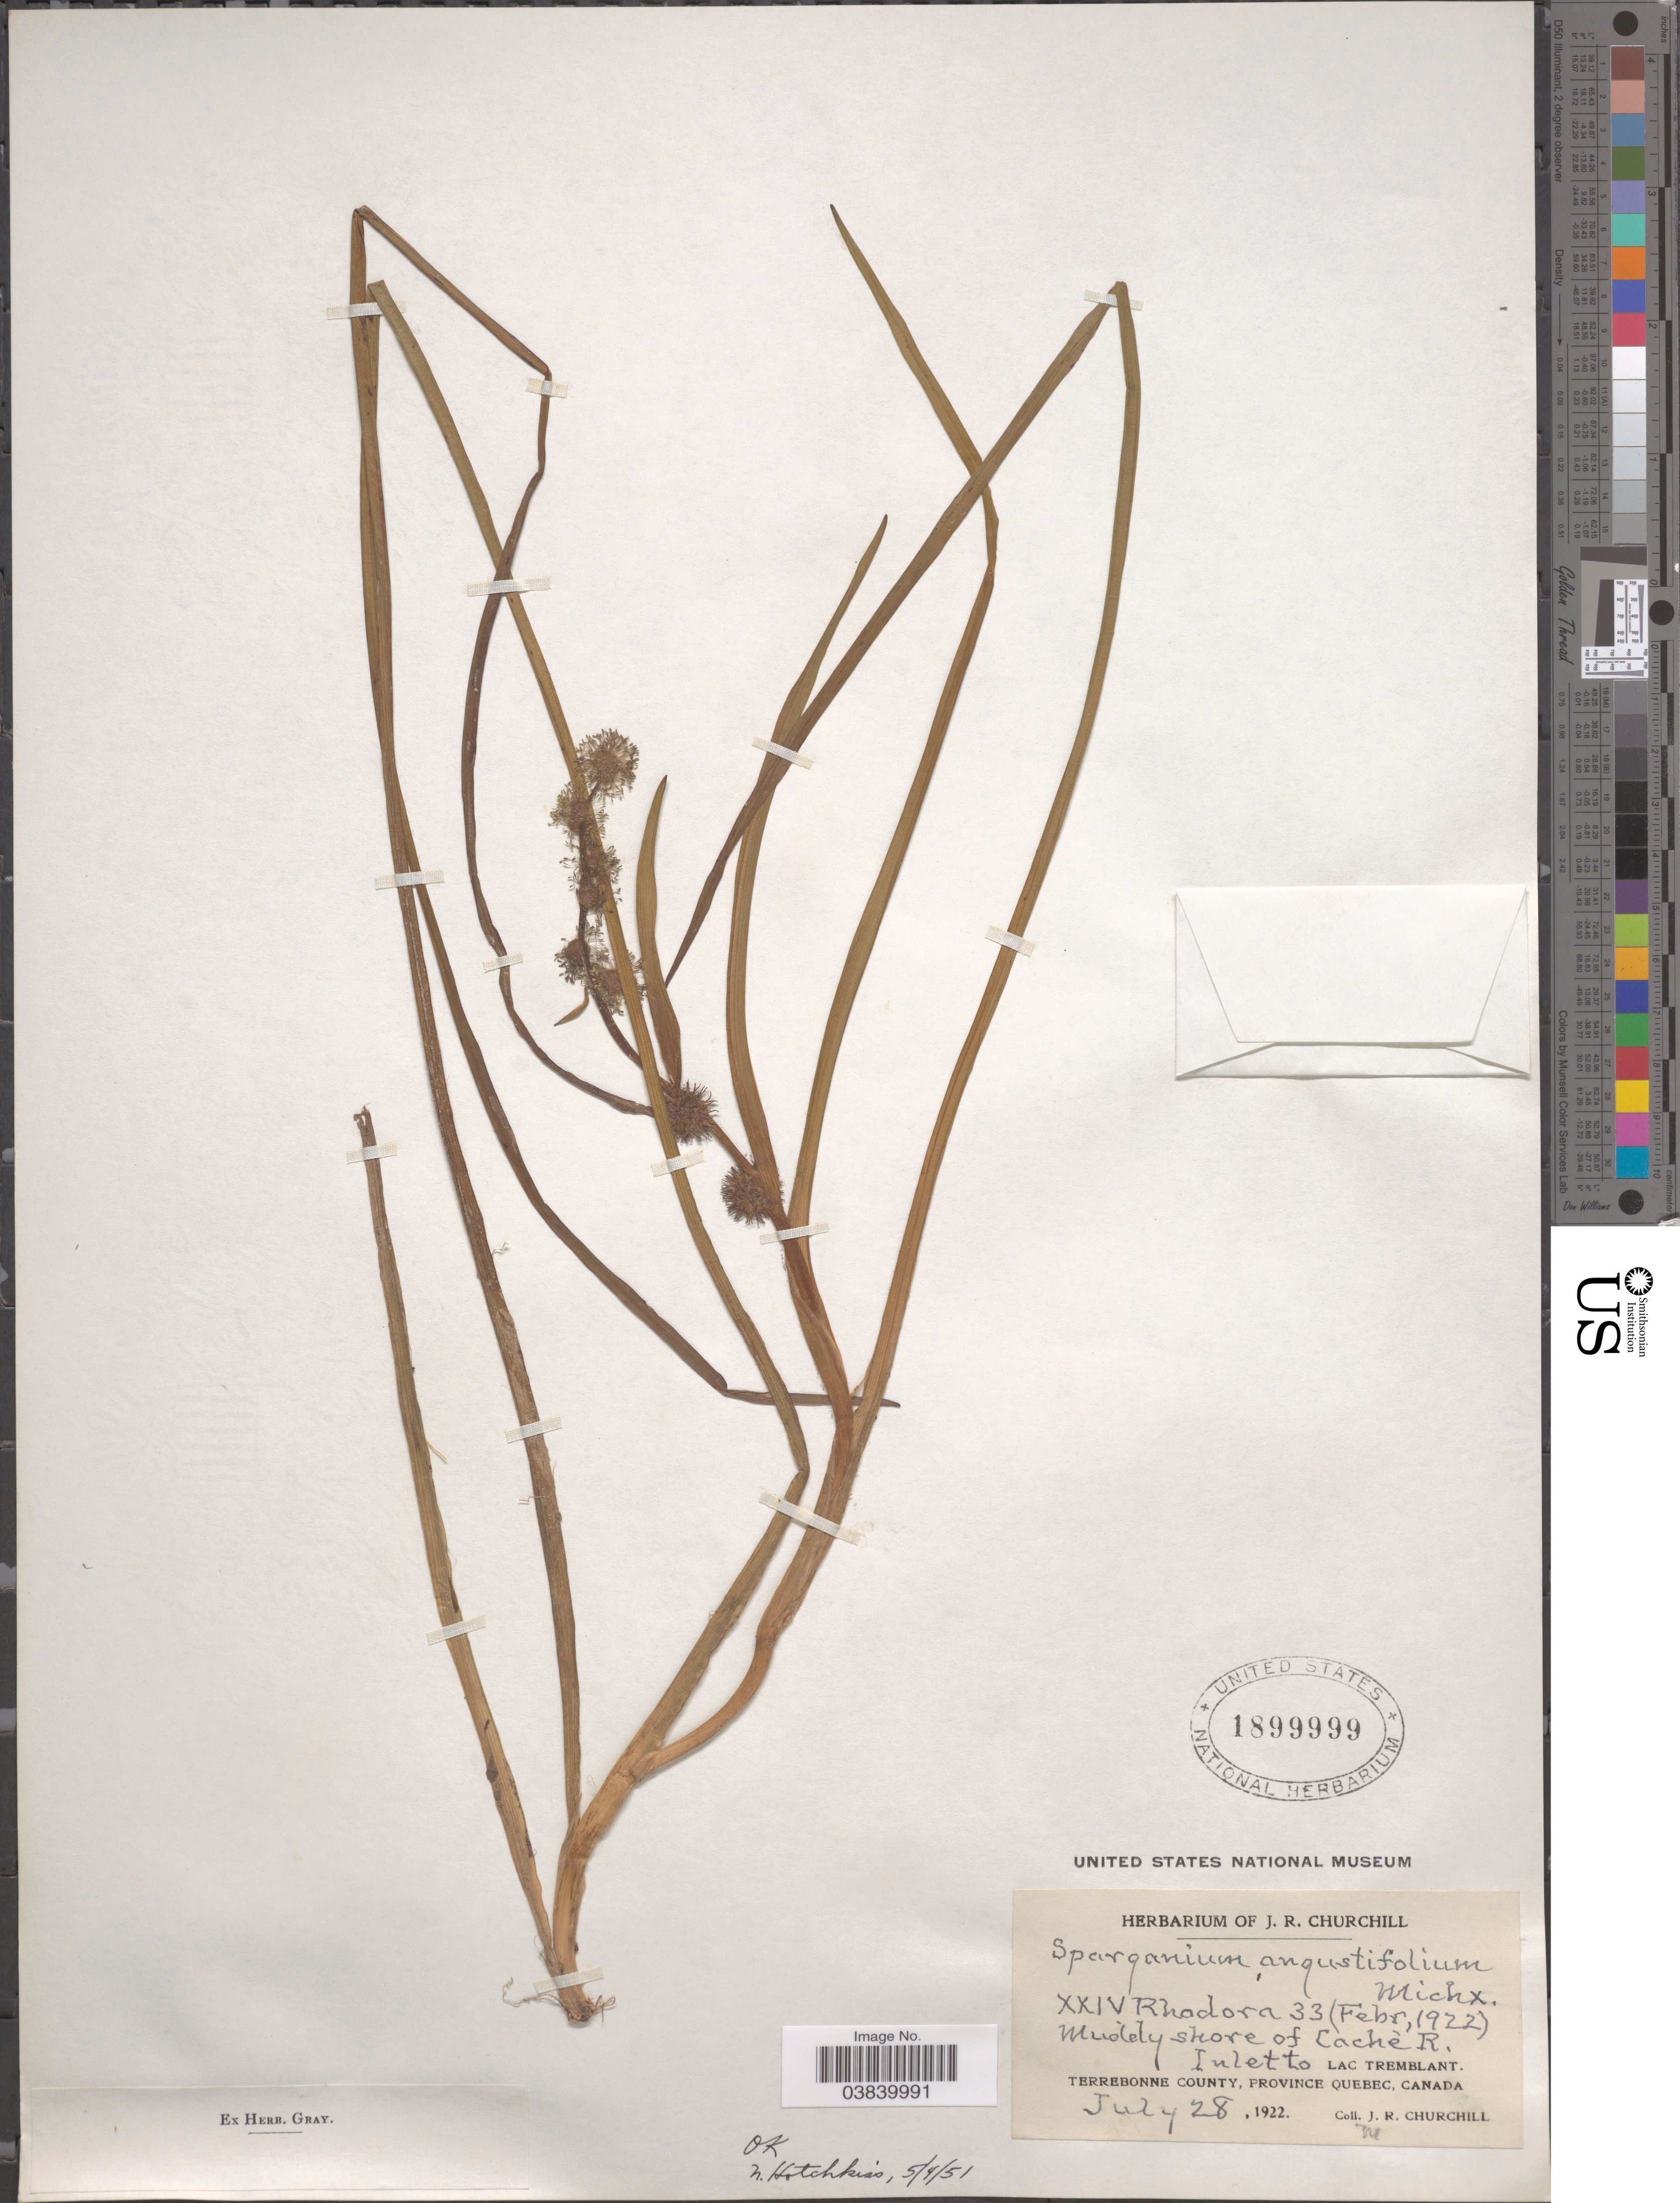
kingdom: Plantae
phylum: Tracheophyta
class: Liliopsida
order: Poales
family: Typhaceae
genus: Sparganium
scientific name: Sparganium angustifolium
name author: Michx.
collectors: J. Churchill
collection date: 1922-07-28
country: Canada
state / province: Quebec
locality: XXIV Rhadora 33 [unsure placement] Muddy shore of Cachè R. Inlet to Lac Tremblant. Terrebonne County.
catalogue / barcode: US 1899999